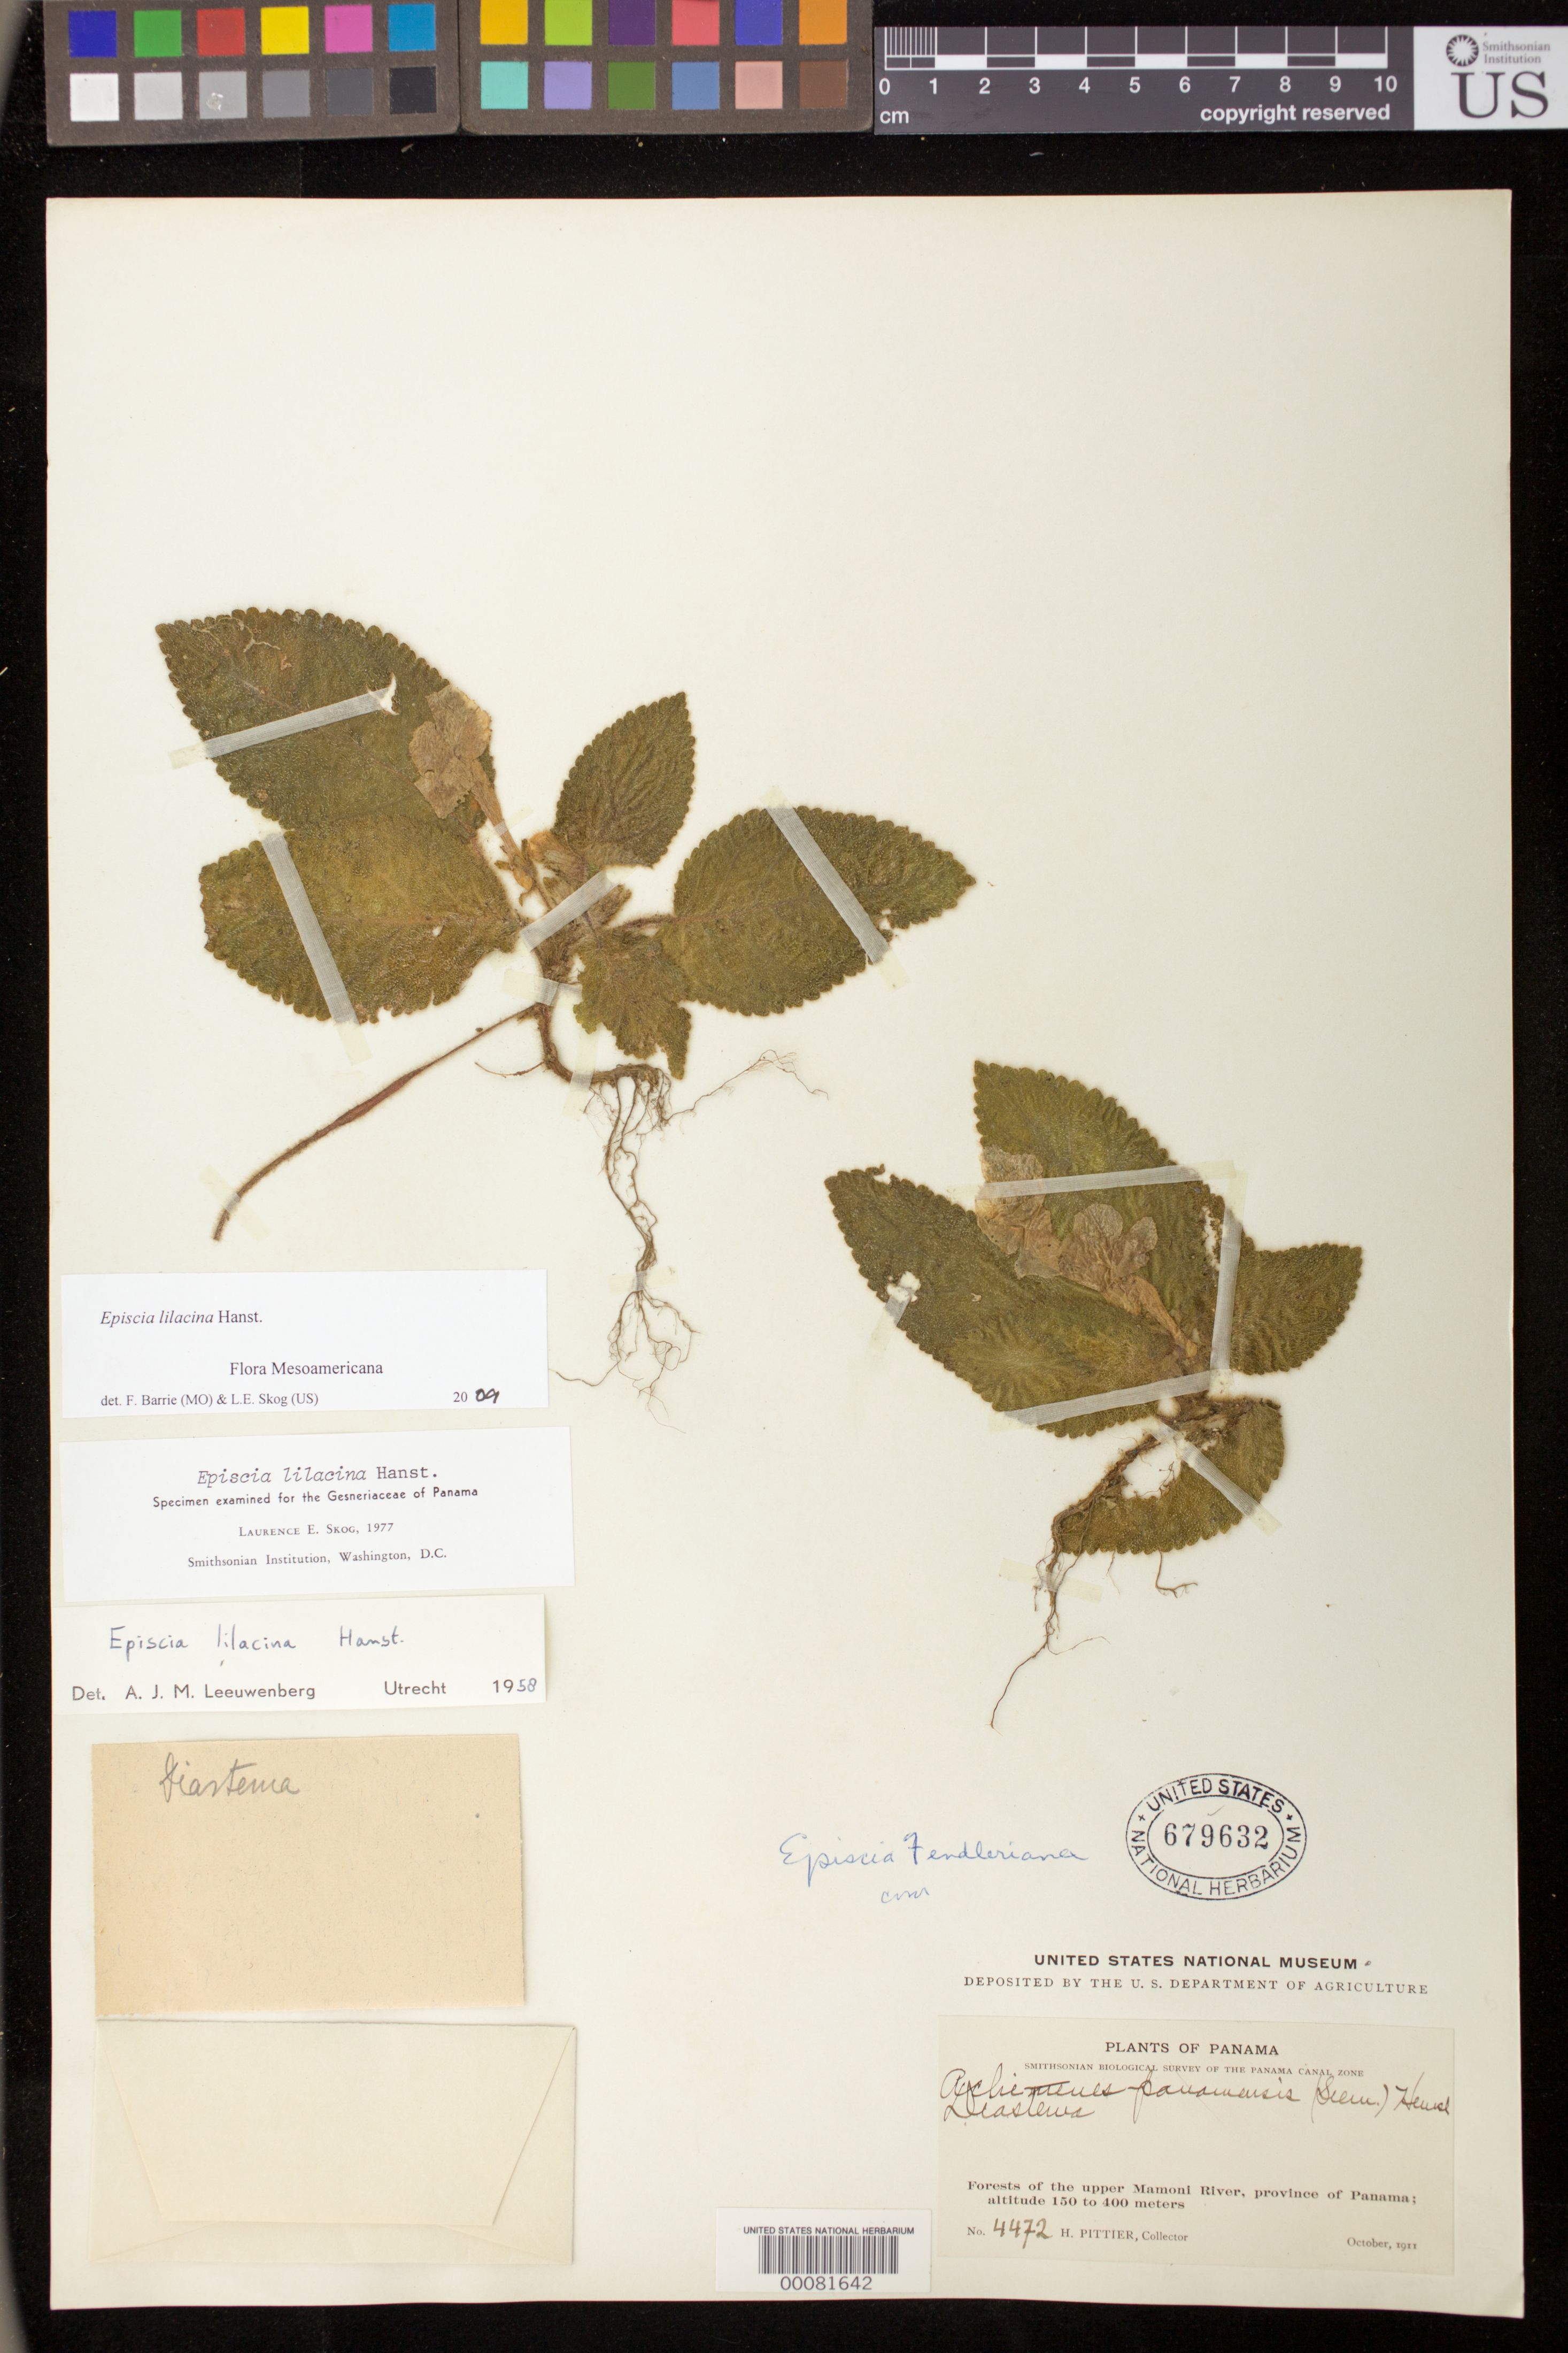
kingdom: Plantae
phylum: Tracheophyta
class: Magnoliopsida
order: Lamiales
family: Gesneriaceae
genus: Episcia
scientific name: Episcia lilacina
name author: Hanst.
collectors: H. F. Pittier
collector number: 4472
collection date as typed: Oct 1911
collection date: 1911-10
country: Panama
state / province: Panamá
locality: Upper Mamoni River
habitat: Forests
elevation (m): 150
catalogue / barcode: US 679632